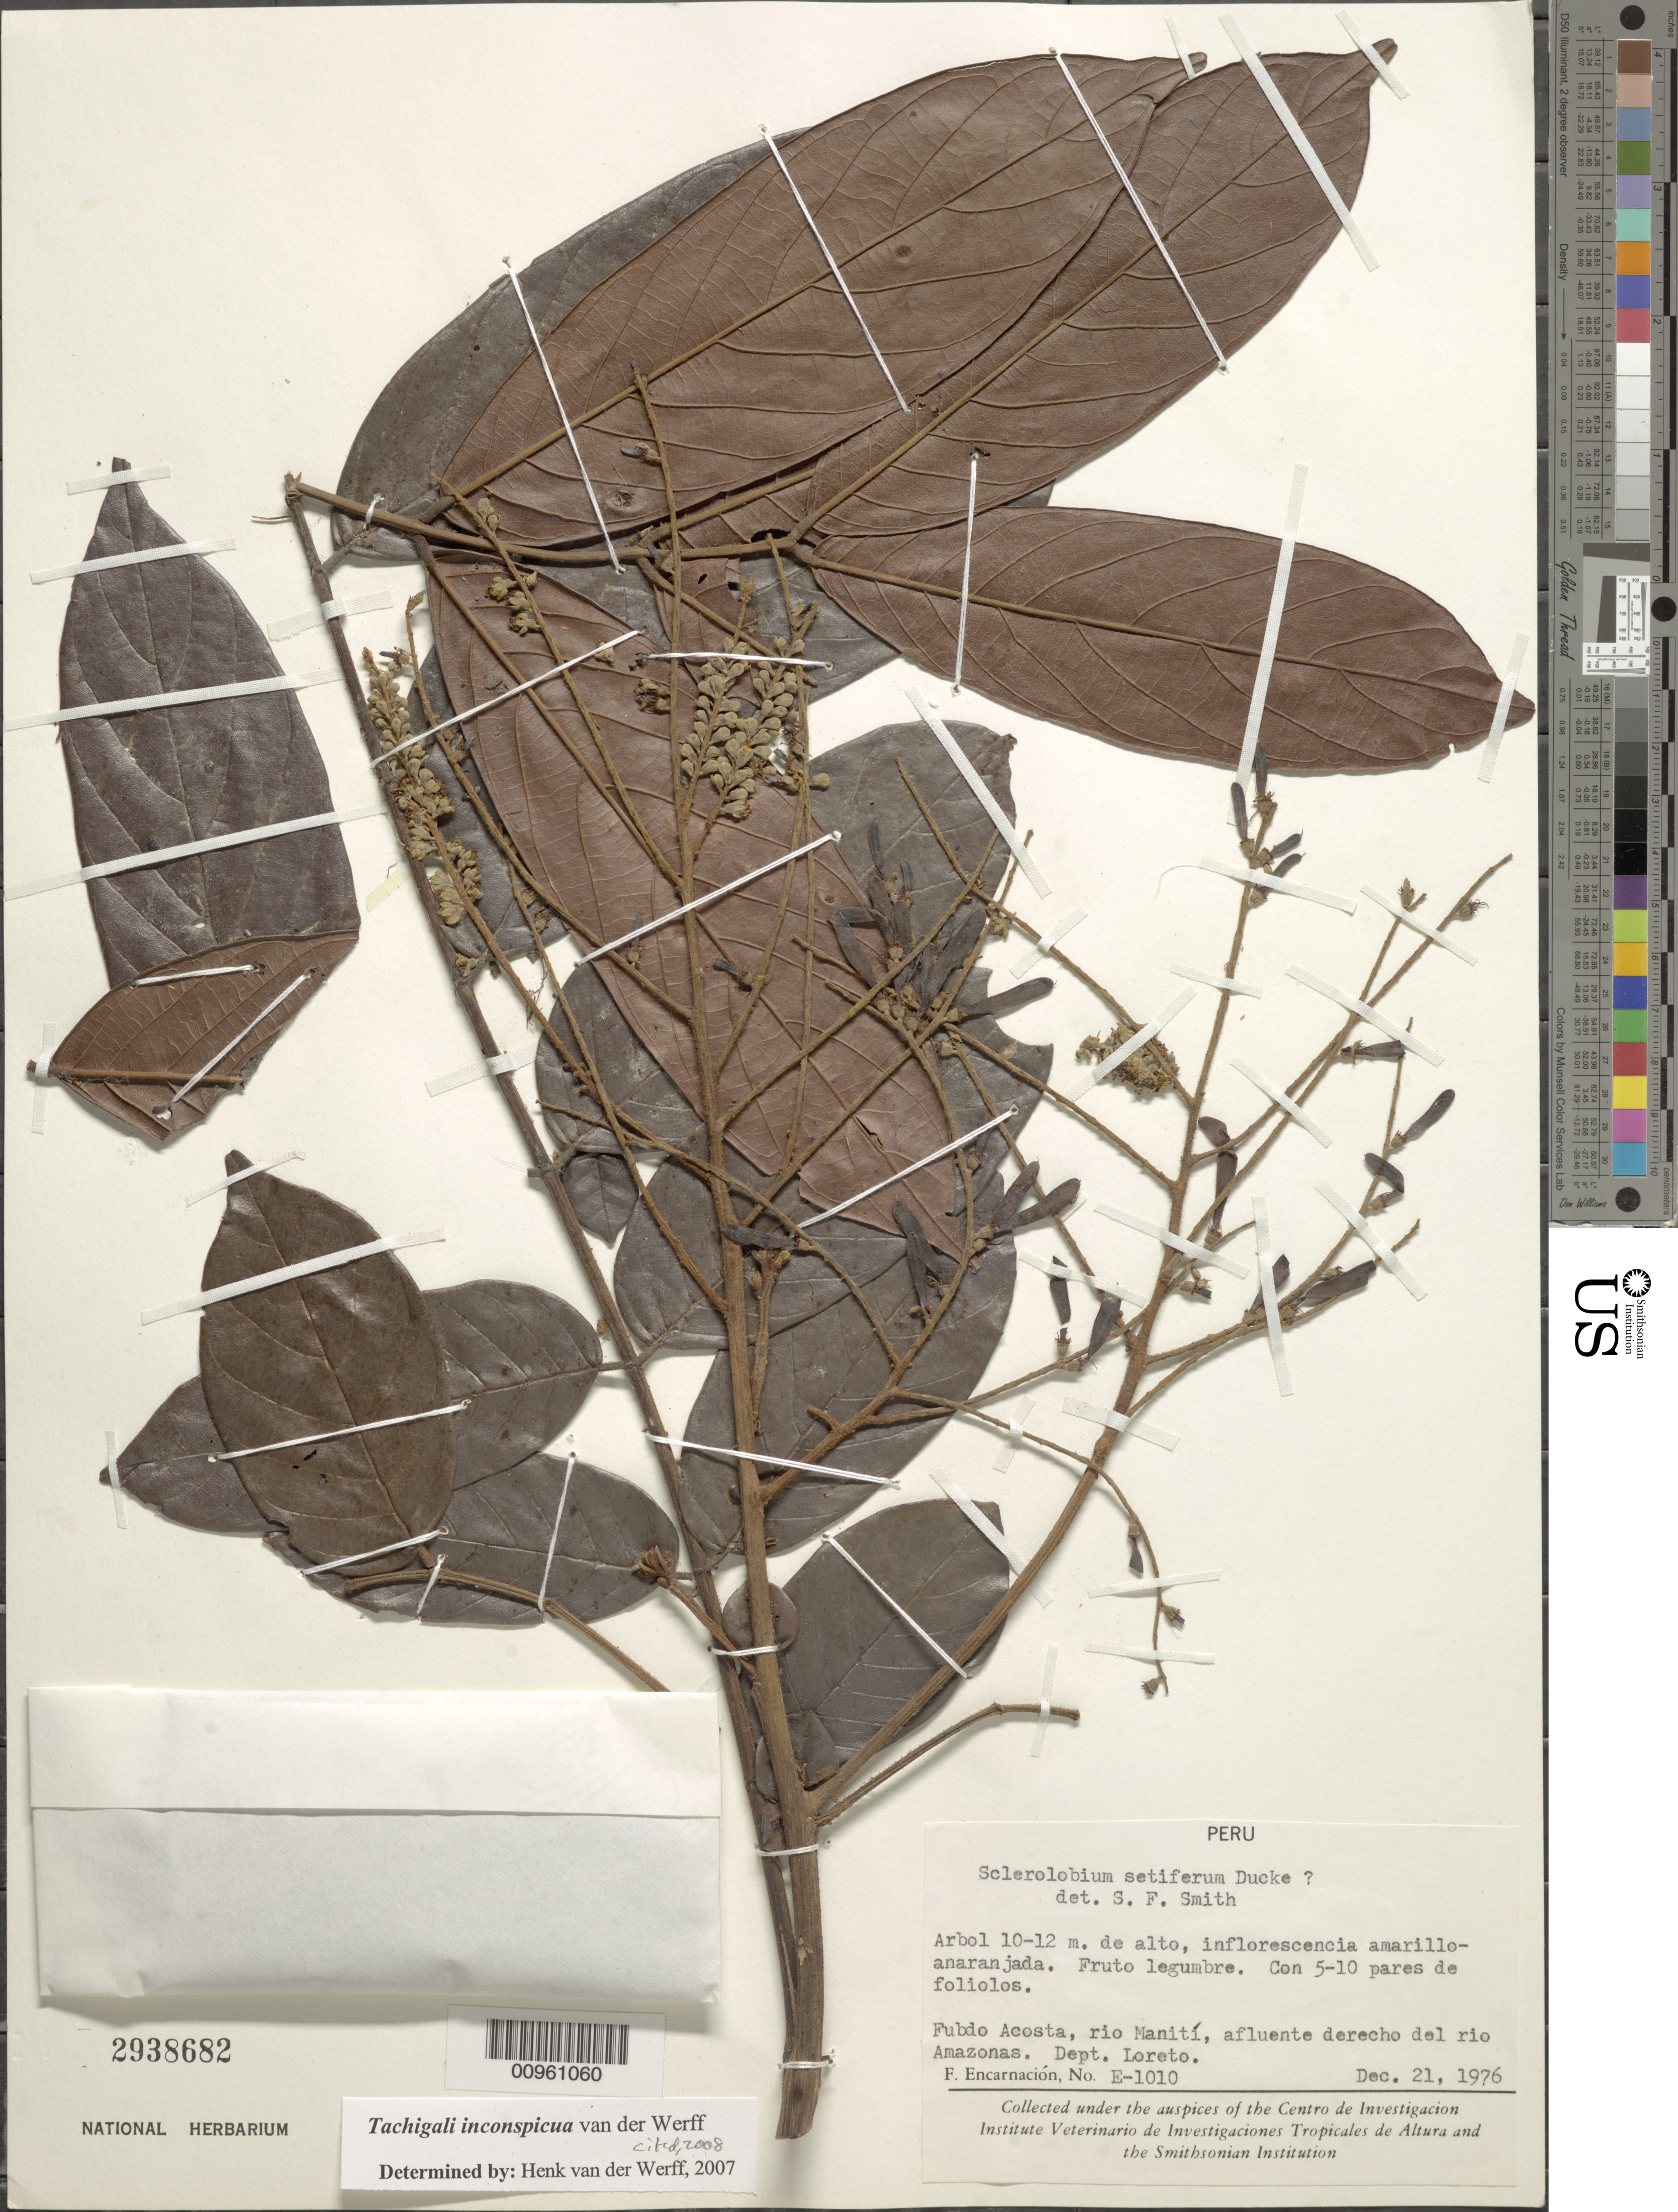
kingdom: Plantae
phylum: Tracheophyta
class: Magnoliopsida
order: Fabales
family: Fabaceae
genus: Tachigali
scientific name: Tachigali inconspicua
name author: van der Werff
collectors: F. Encarnación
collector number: E-1010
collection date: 1976-12-21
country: Peru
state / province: Loreto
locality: Fubdo Acosta, rio Maniti, afluente derecho del rio Amazonas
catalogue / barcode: US 2938682